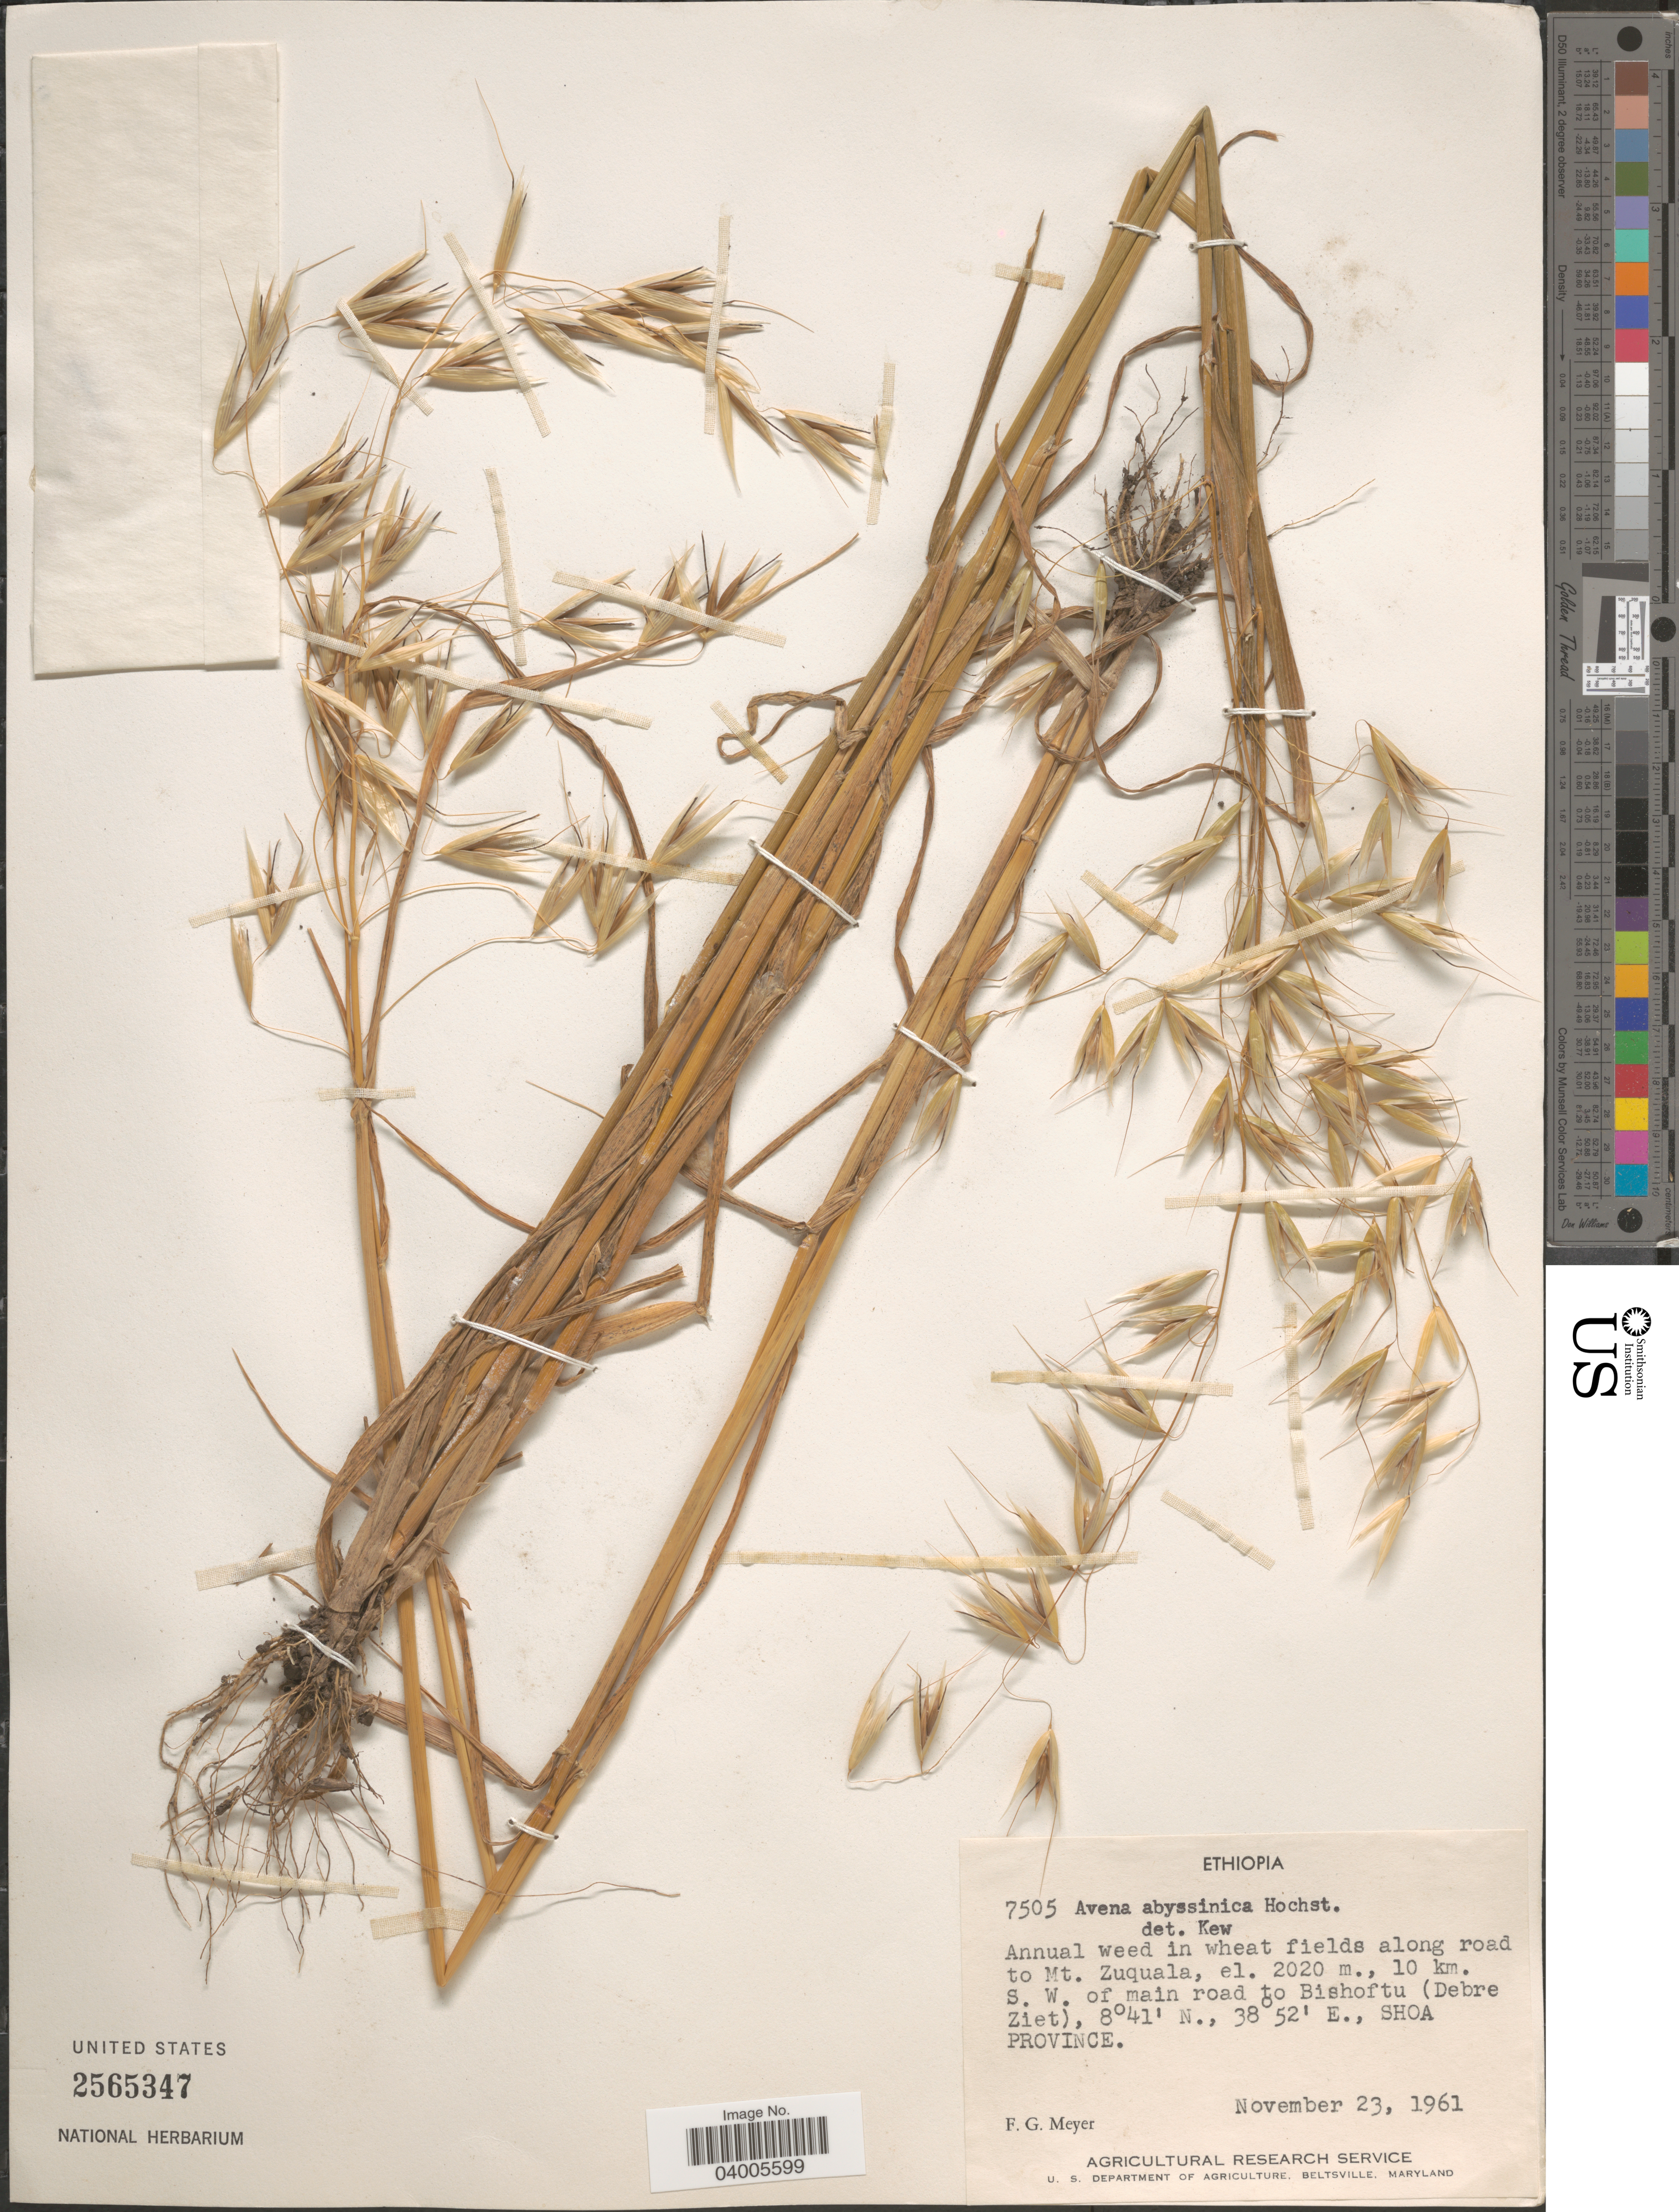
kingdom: Plantae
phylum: Tracheophyta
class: Liliopsida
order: Poales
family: Poaceae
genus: Avena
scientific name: Avena abyssinica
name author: K. Hochst.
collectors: F. G. Meyer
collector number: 7505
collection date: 1961-11-23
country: Ethiopia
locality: In wheat fields along road to Mt. Zuquala, 10 km. S. W. of main road to Bishoftu (Debre Ziet), Shoa Province.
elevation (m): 2020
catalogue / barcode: US 2565347